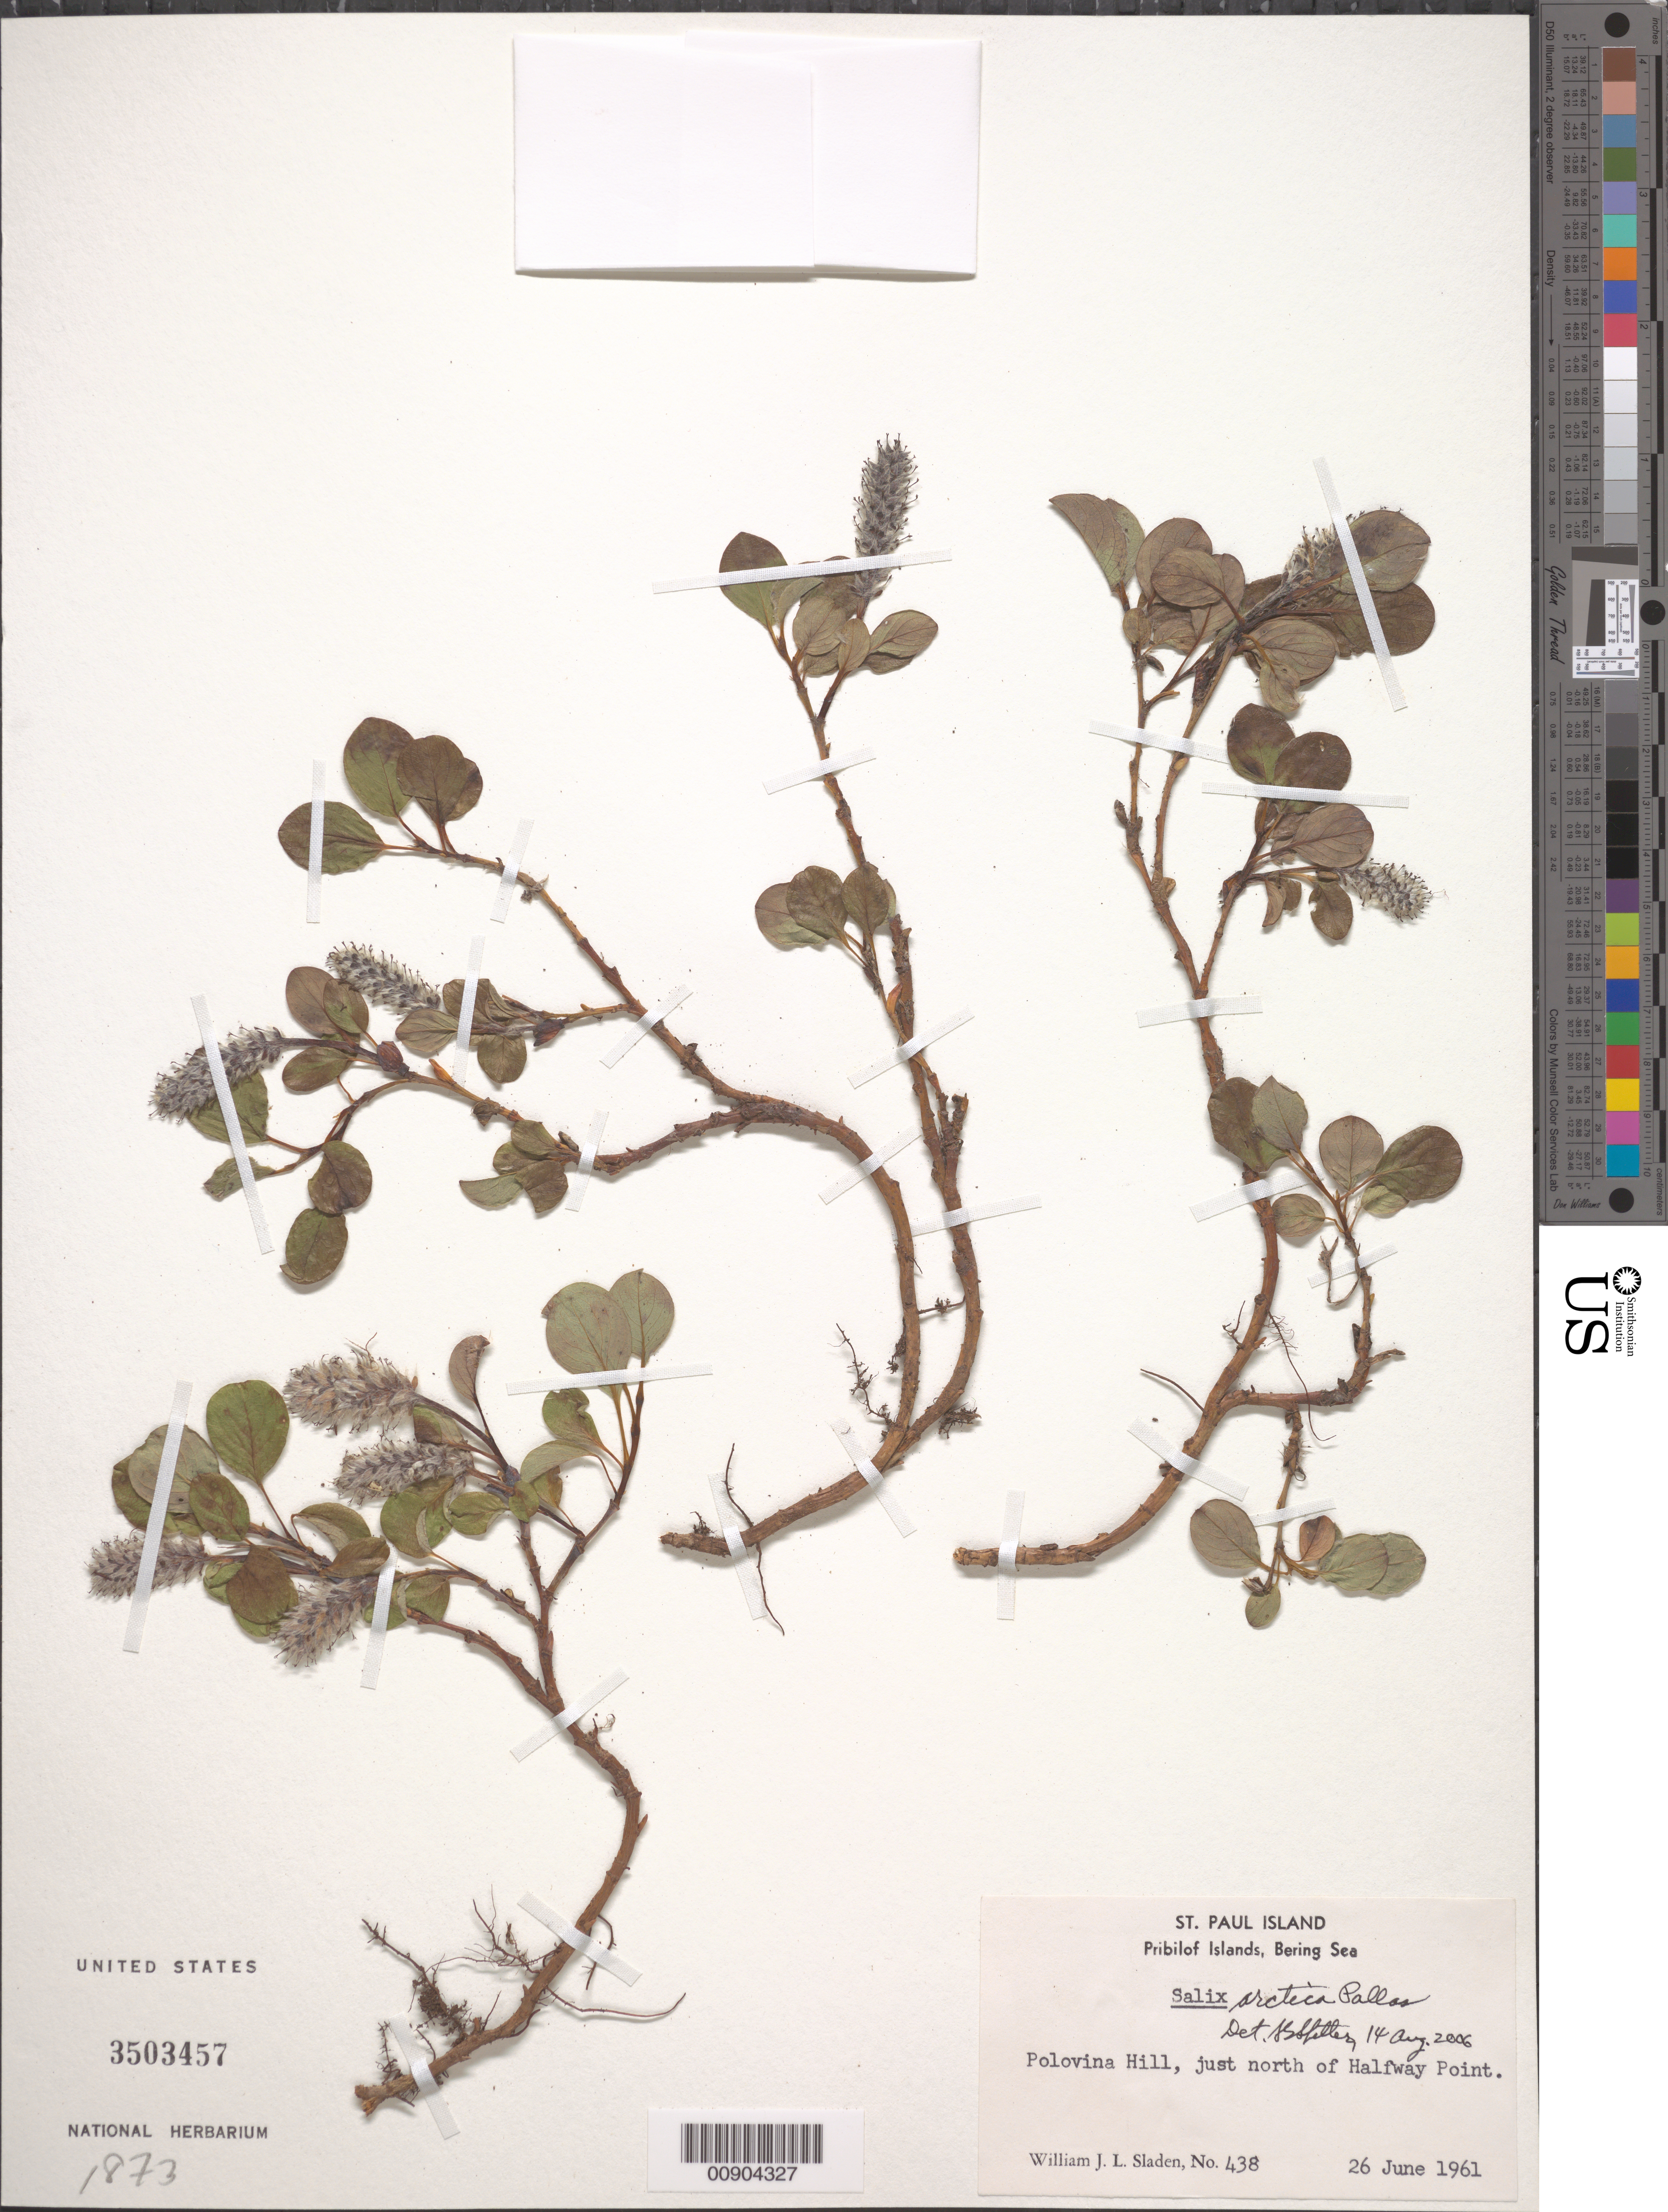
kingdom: Plantae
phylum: Tracheophyta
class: Magnoliopsida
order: Malpighiales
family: Salicaceae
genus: Salix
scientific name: Salix arctica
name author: Pall.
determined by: Shetler, Stanwyn G., (US), NMNH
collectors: W. Sladen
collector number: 438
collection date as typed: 26 Jun 1961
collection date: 1961-06-26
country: United States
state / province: Alaska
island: St. Paul Island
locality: Polovina Hill, just north of Halfway Point., Bering Sea, Pribilof Islands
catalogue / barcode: US 3503457